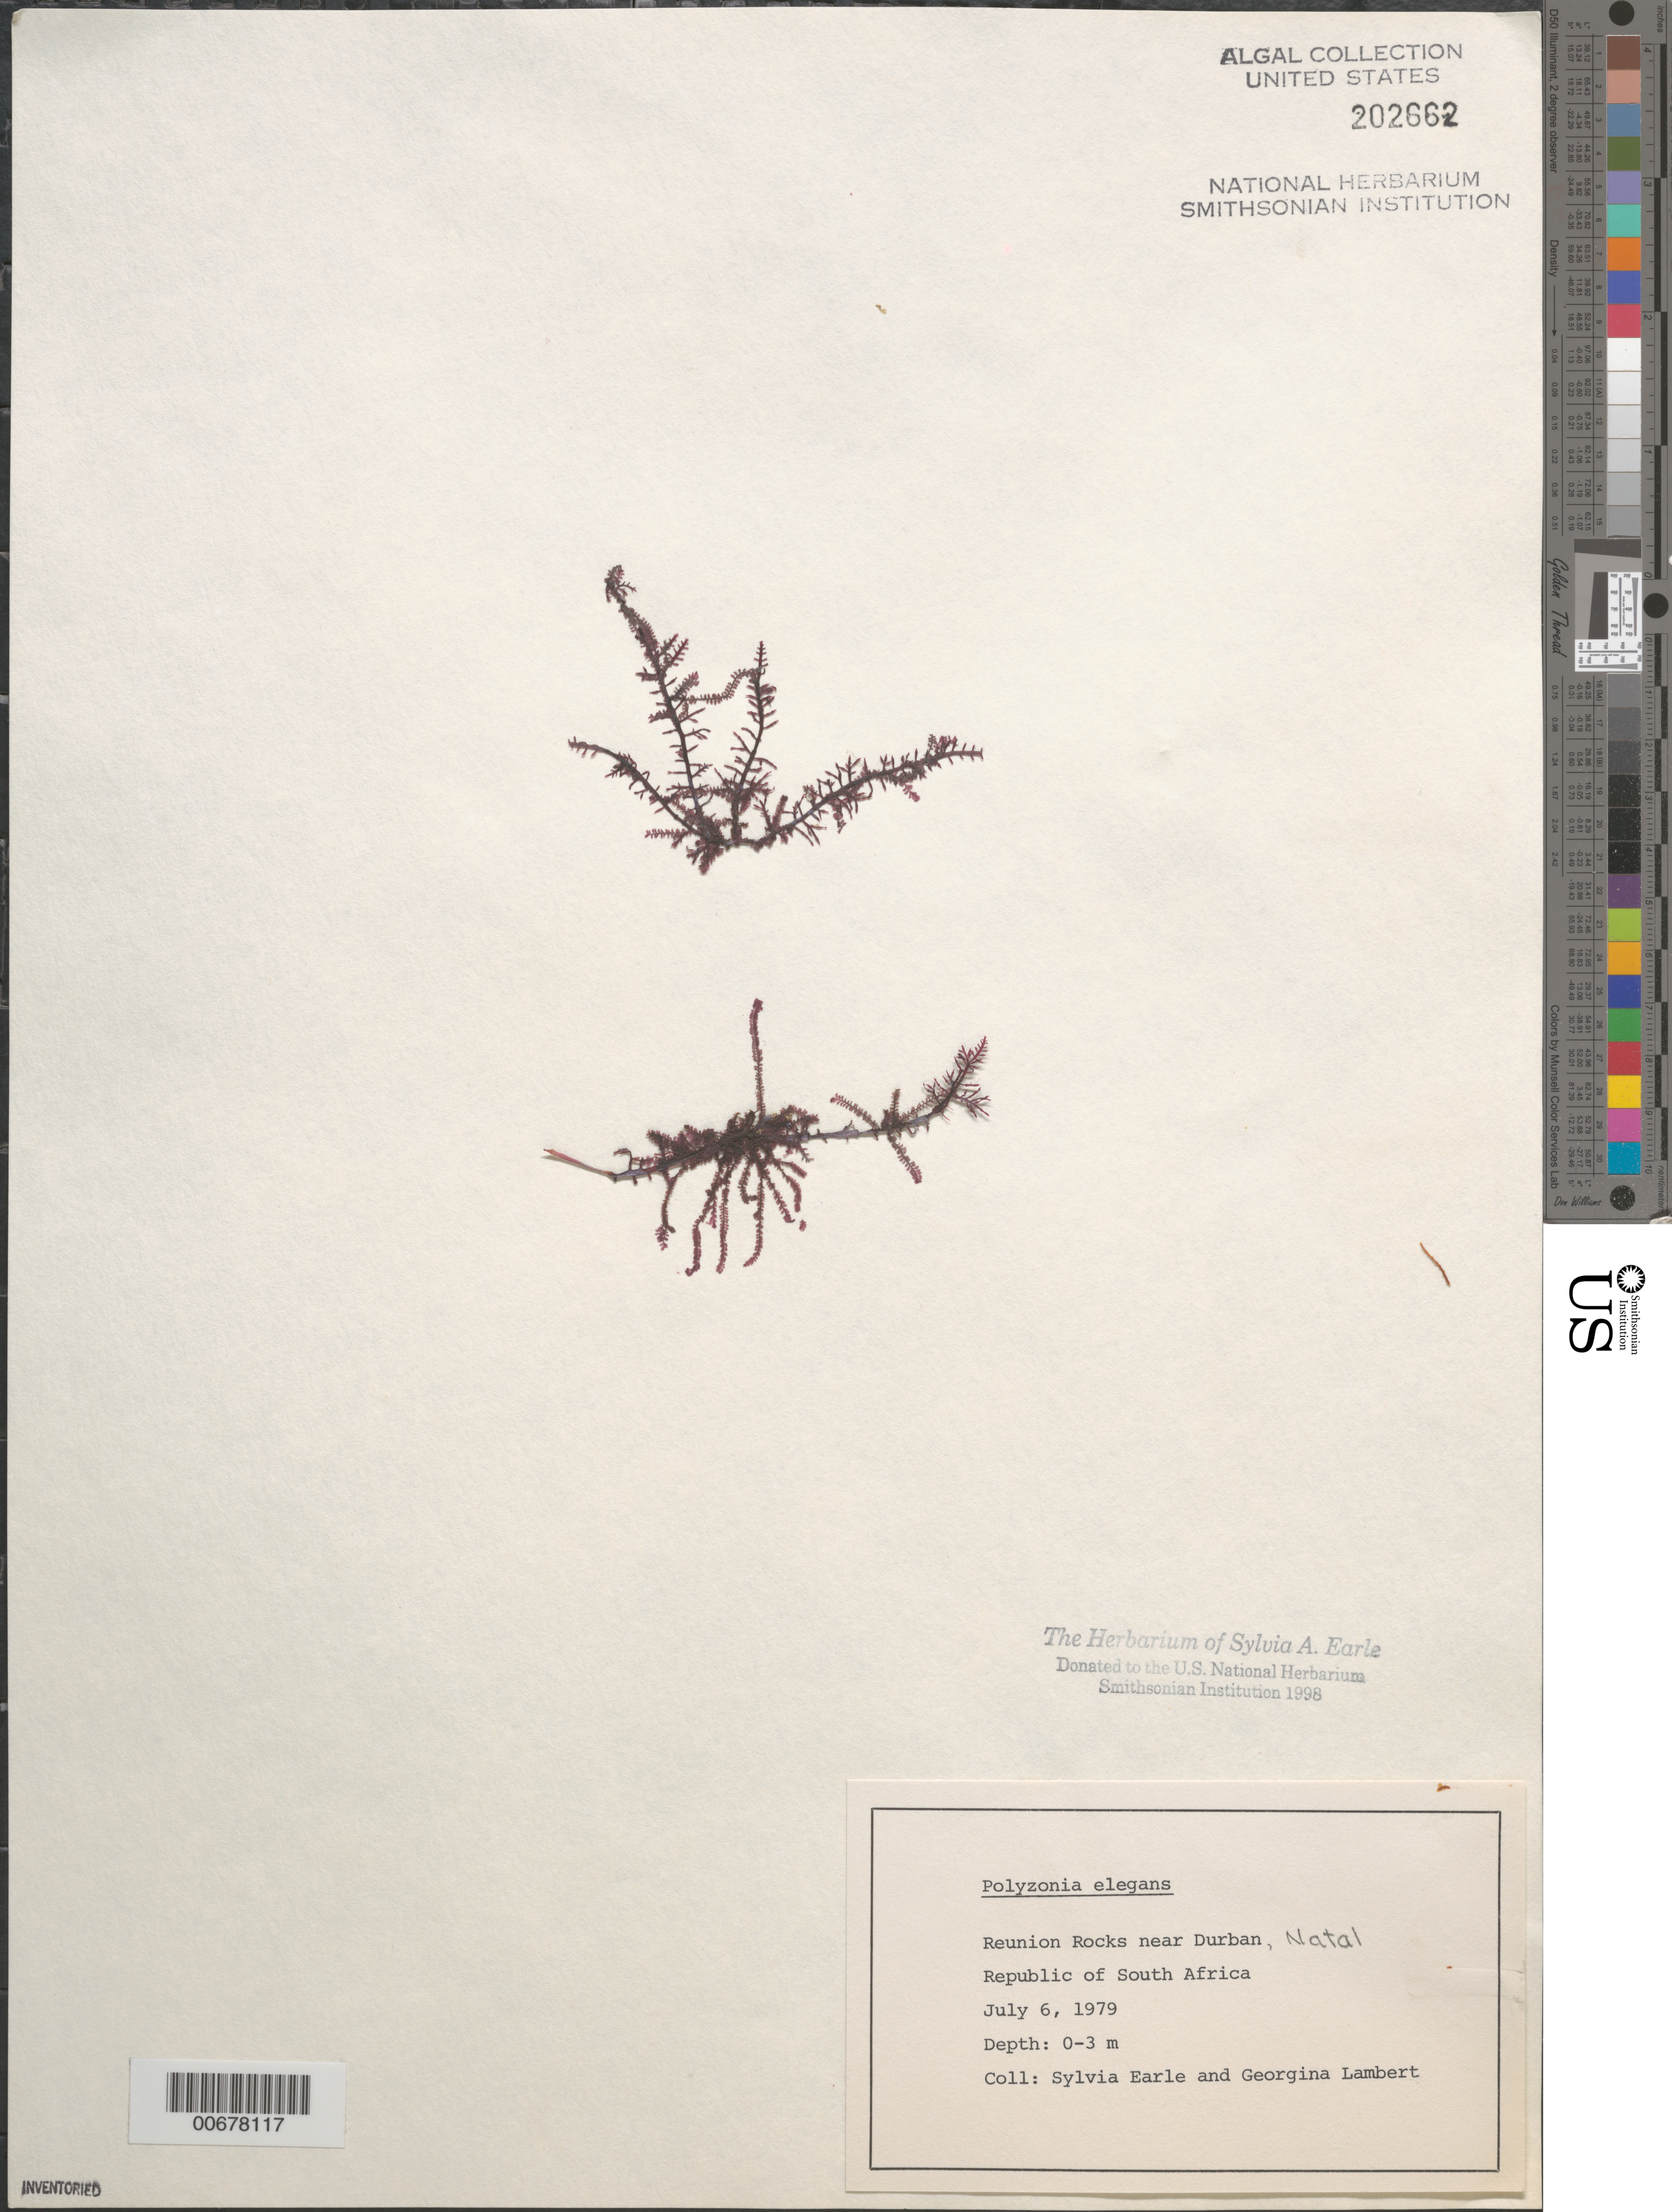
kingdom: Plantae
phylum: Rhodophyta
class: Florideophyceae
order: Ceramiales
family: Rhodomelaceae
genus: Polyzonia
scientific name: Polyzonia elegans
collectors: S. A. Earle & G. Lambert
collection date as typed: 06 Jul 1979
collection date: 1979-07-06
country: South Africa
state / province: KwaZulu-Natal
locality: Reunion Rocks near Durban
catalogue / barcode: US 202662